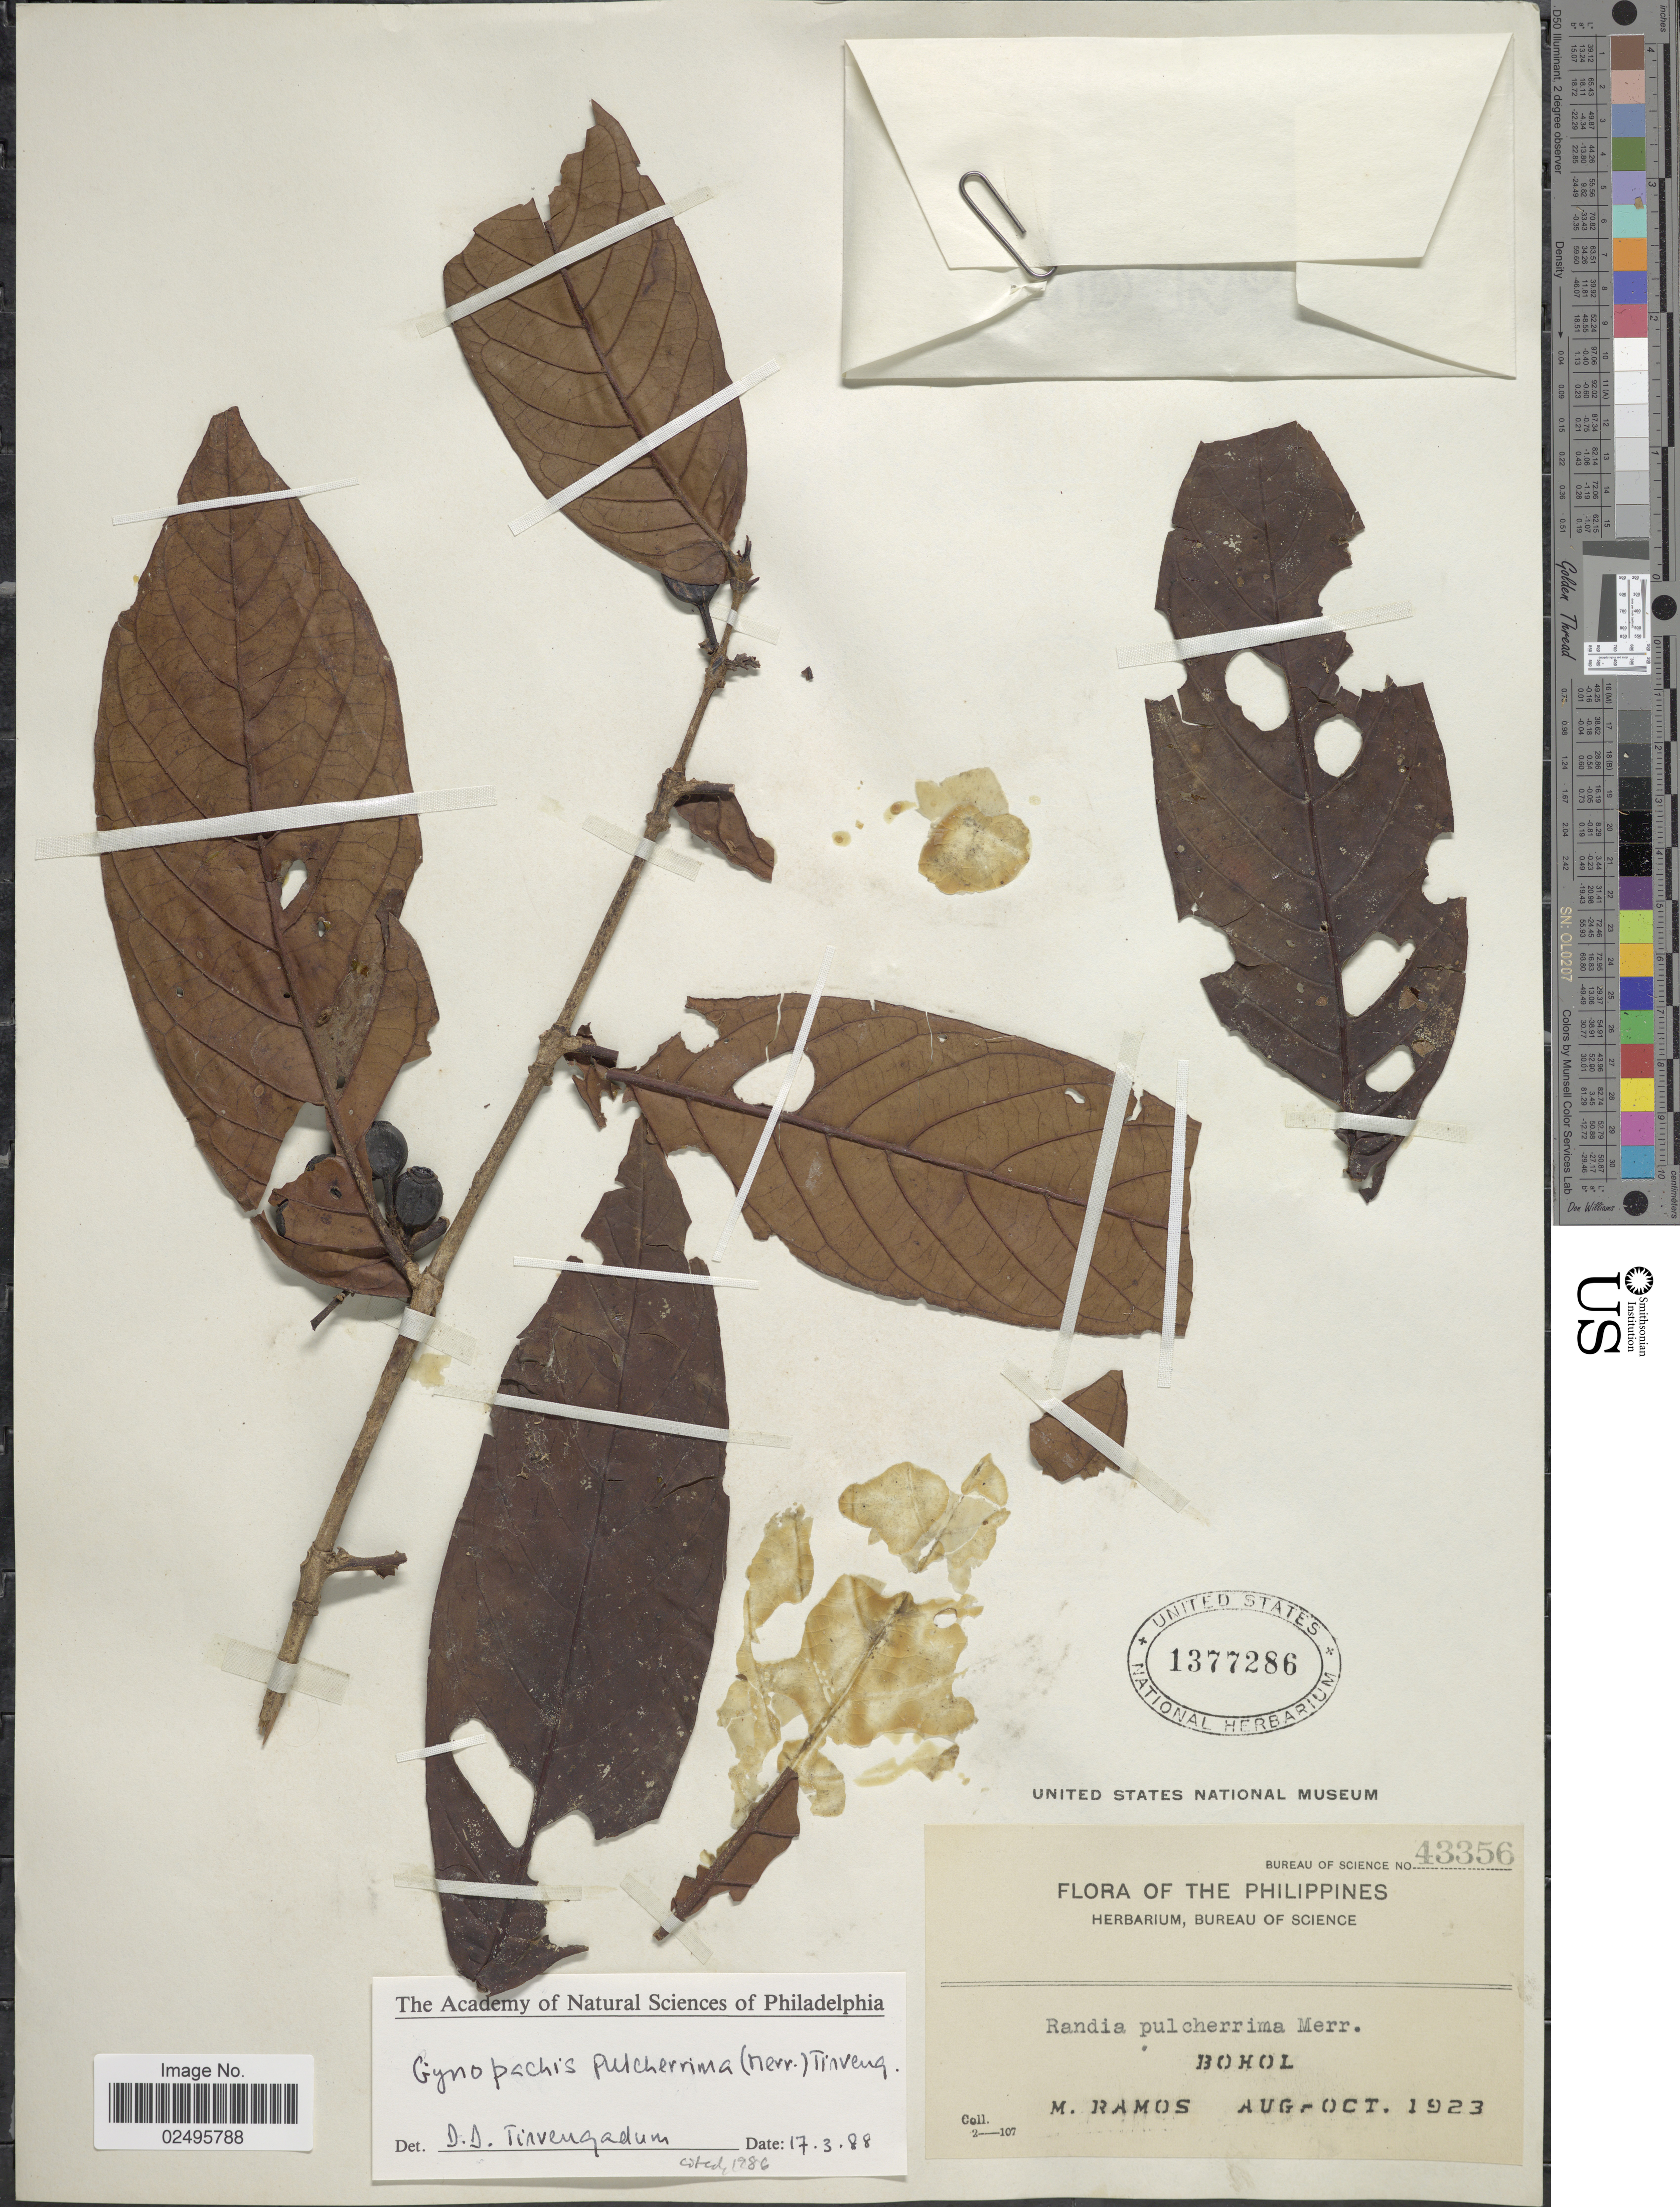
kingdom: Plantae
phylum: Tracheophyta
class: Magnoliopsida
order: Gentianales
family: Rubiaceae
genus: Aidia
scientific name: Aidia pulcherrima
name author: (Merr.) Ridsdale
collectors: M. Ramos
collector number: Bureau of Science 43356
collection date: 1923-08/1923-10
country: Philippines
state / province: Central Visayas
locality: Bohol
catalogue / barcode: US 1377286